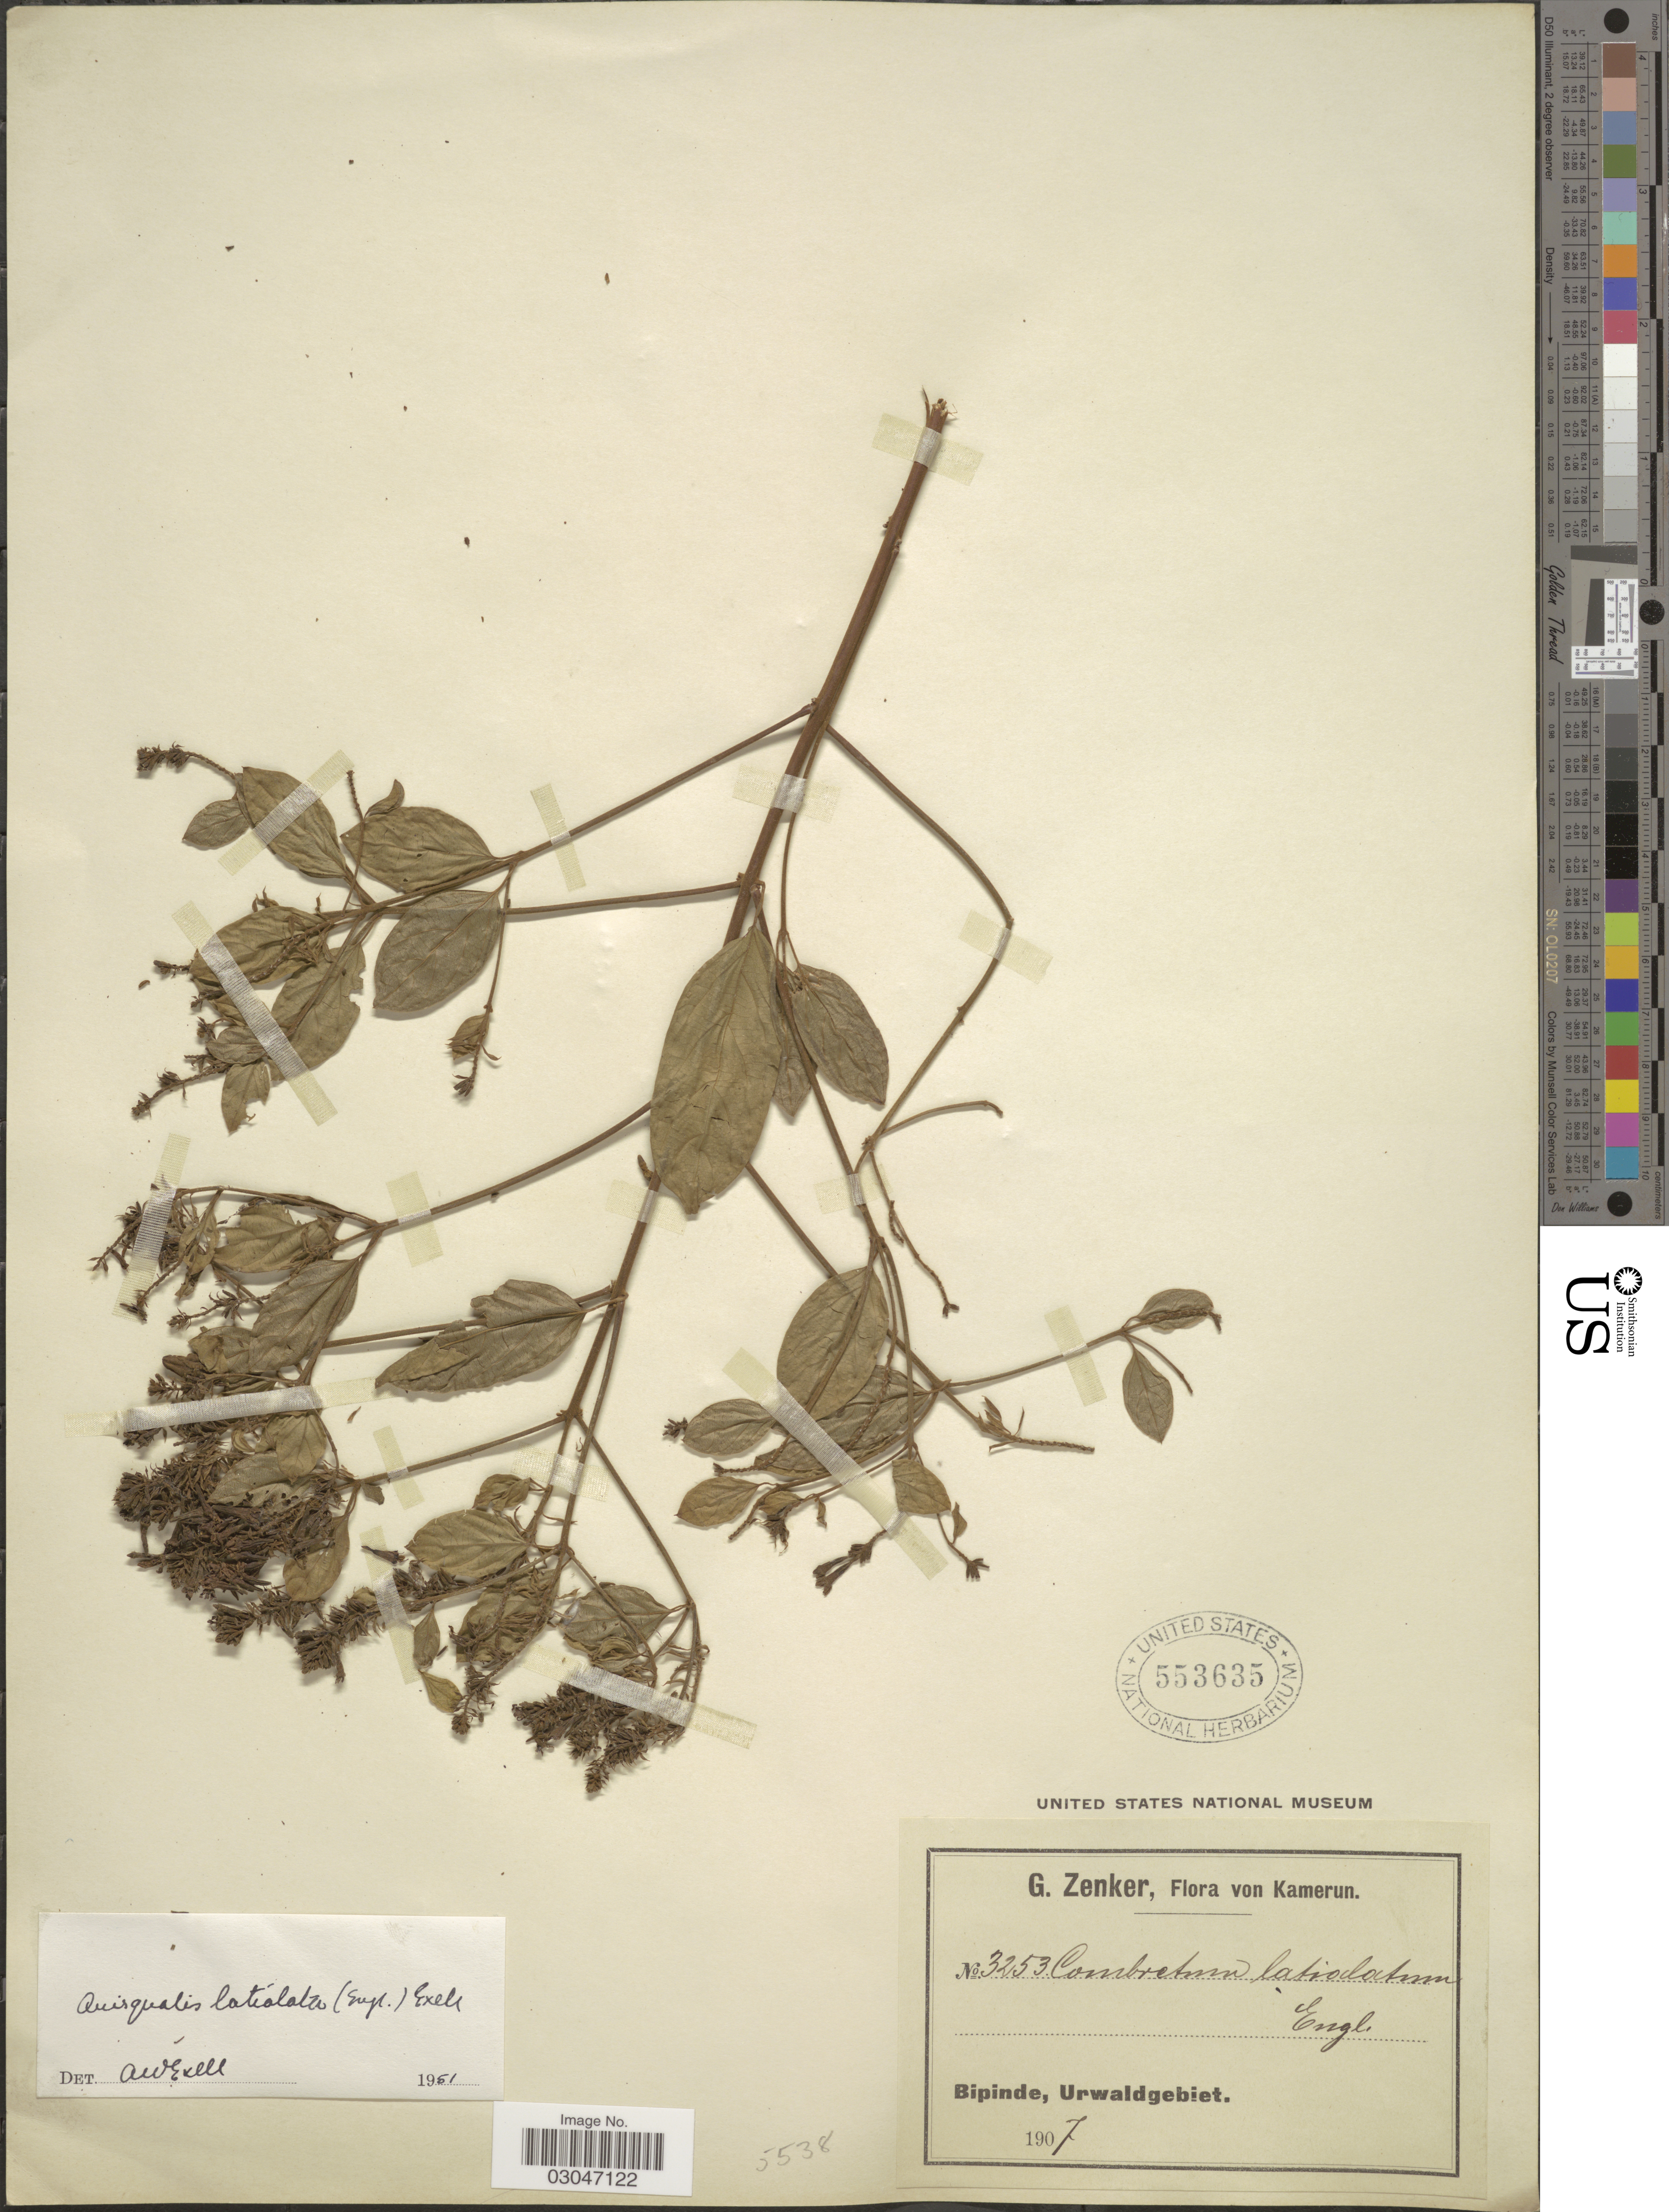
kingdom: Plantae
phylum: Tracheophyta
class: Magnoliopsida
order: Myrtales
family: Combretaceae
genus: Combretum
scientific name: Combretum latialatum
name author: Engl.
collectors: G. A. Zenker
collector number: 3253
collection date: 1907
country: Cameroon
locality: Bipinde, Urwaldgebiet.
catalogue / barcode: US 553635